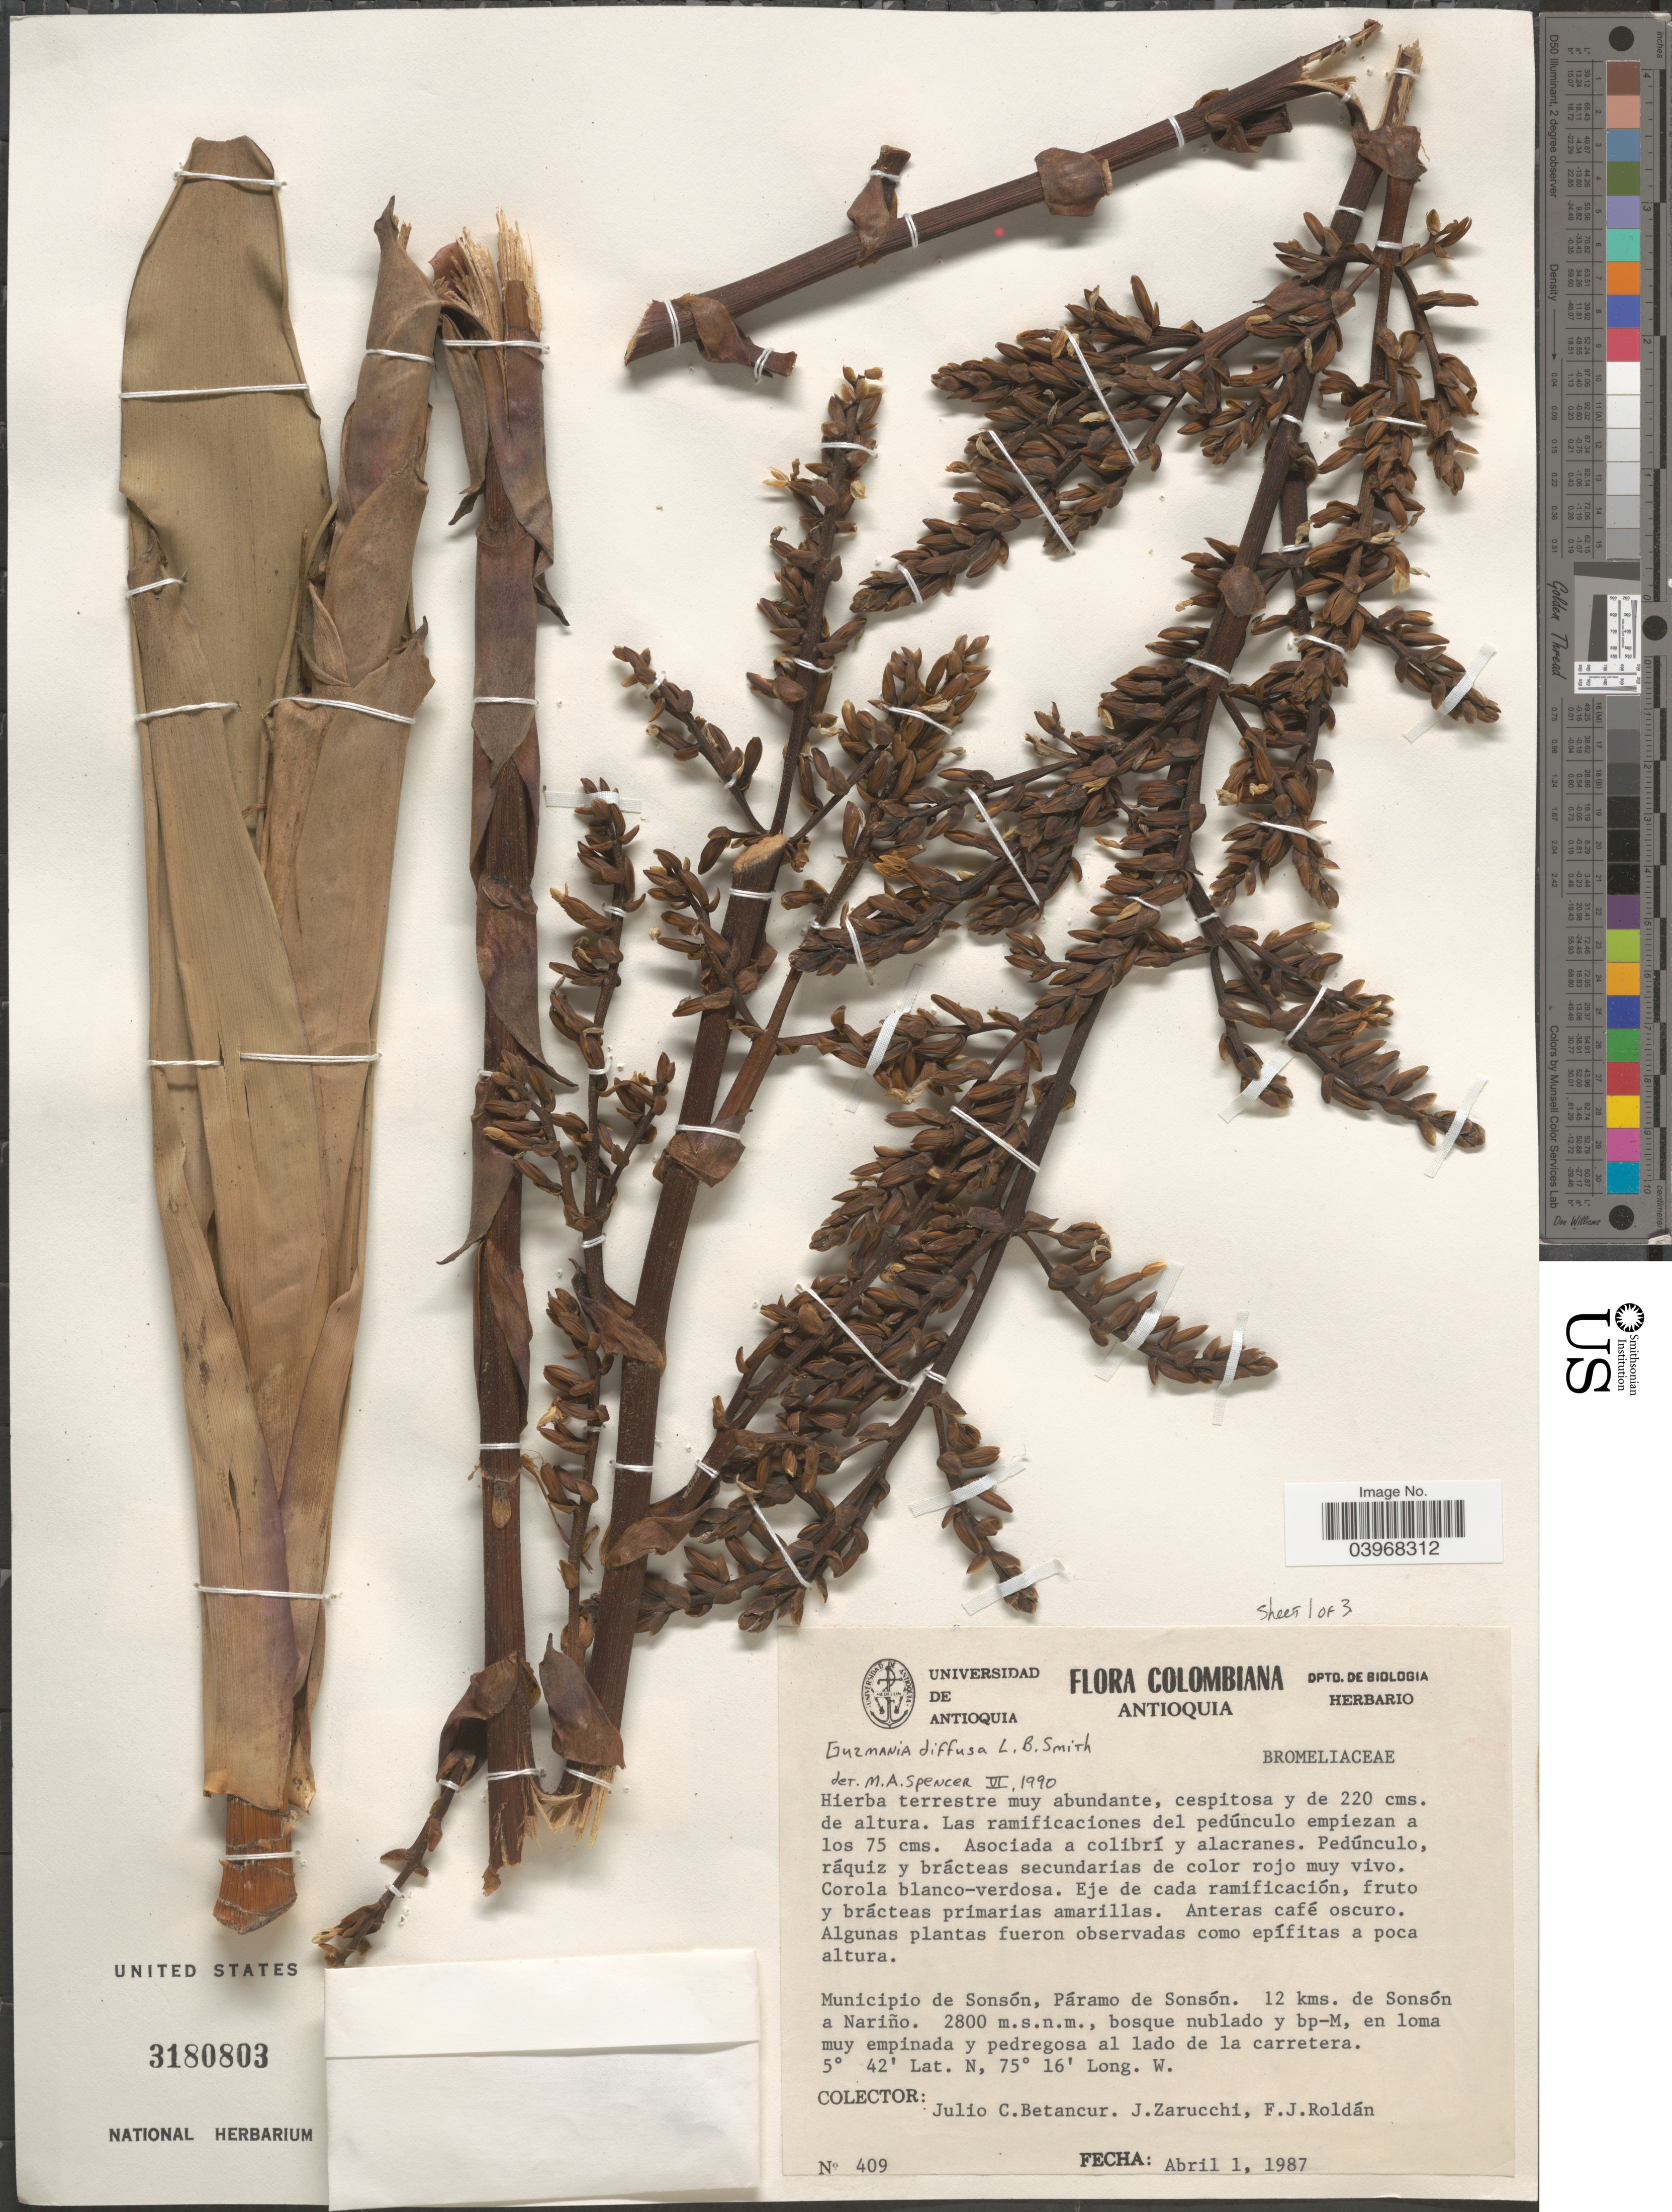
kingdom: Plantae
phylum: Tracheophyta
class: Liliopsida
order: Poales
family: Bromeliaceae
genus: Guzmania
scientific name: Guzmania diffusa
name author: L.B. Sm.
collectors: J. C. Betancur, J. L. Zarucchi & F. J. Roldán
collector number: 409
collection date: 1987-04-01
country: Colombia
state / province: Antioquia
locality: Municipio de Sonsón, Páramo de Sonsón, 12 kms. de Sonsón a Nariño.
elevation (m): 2800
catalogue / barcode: US 3180803